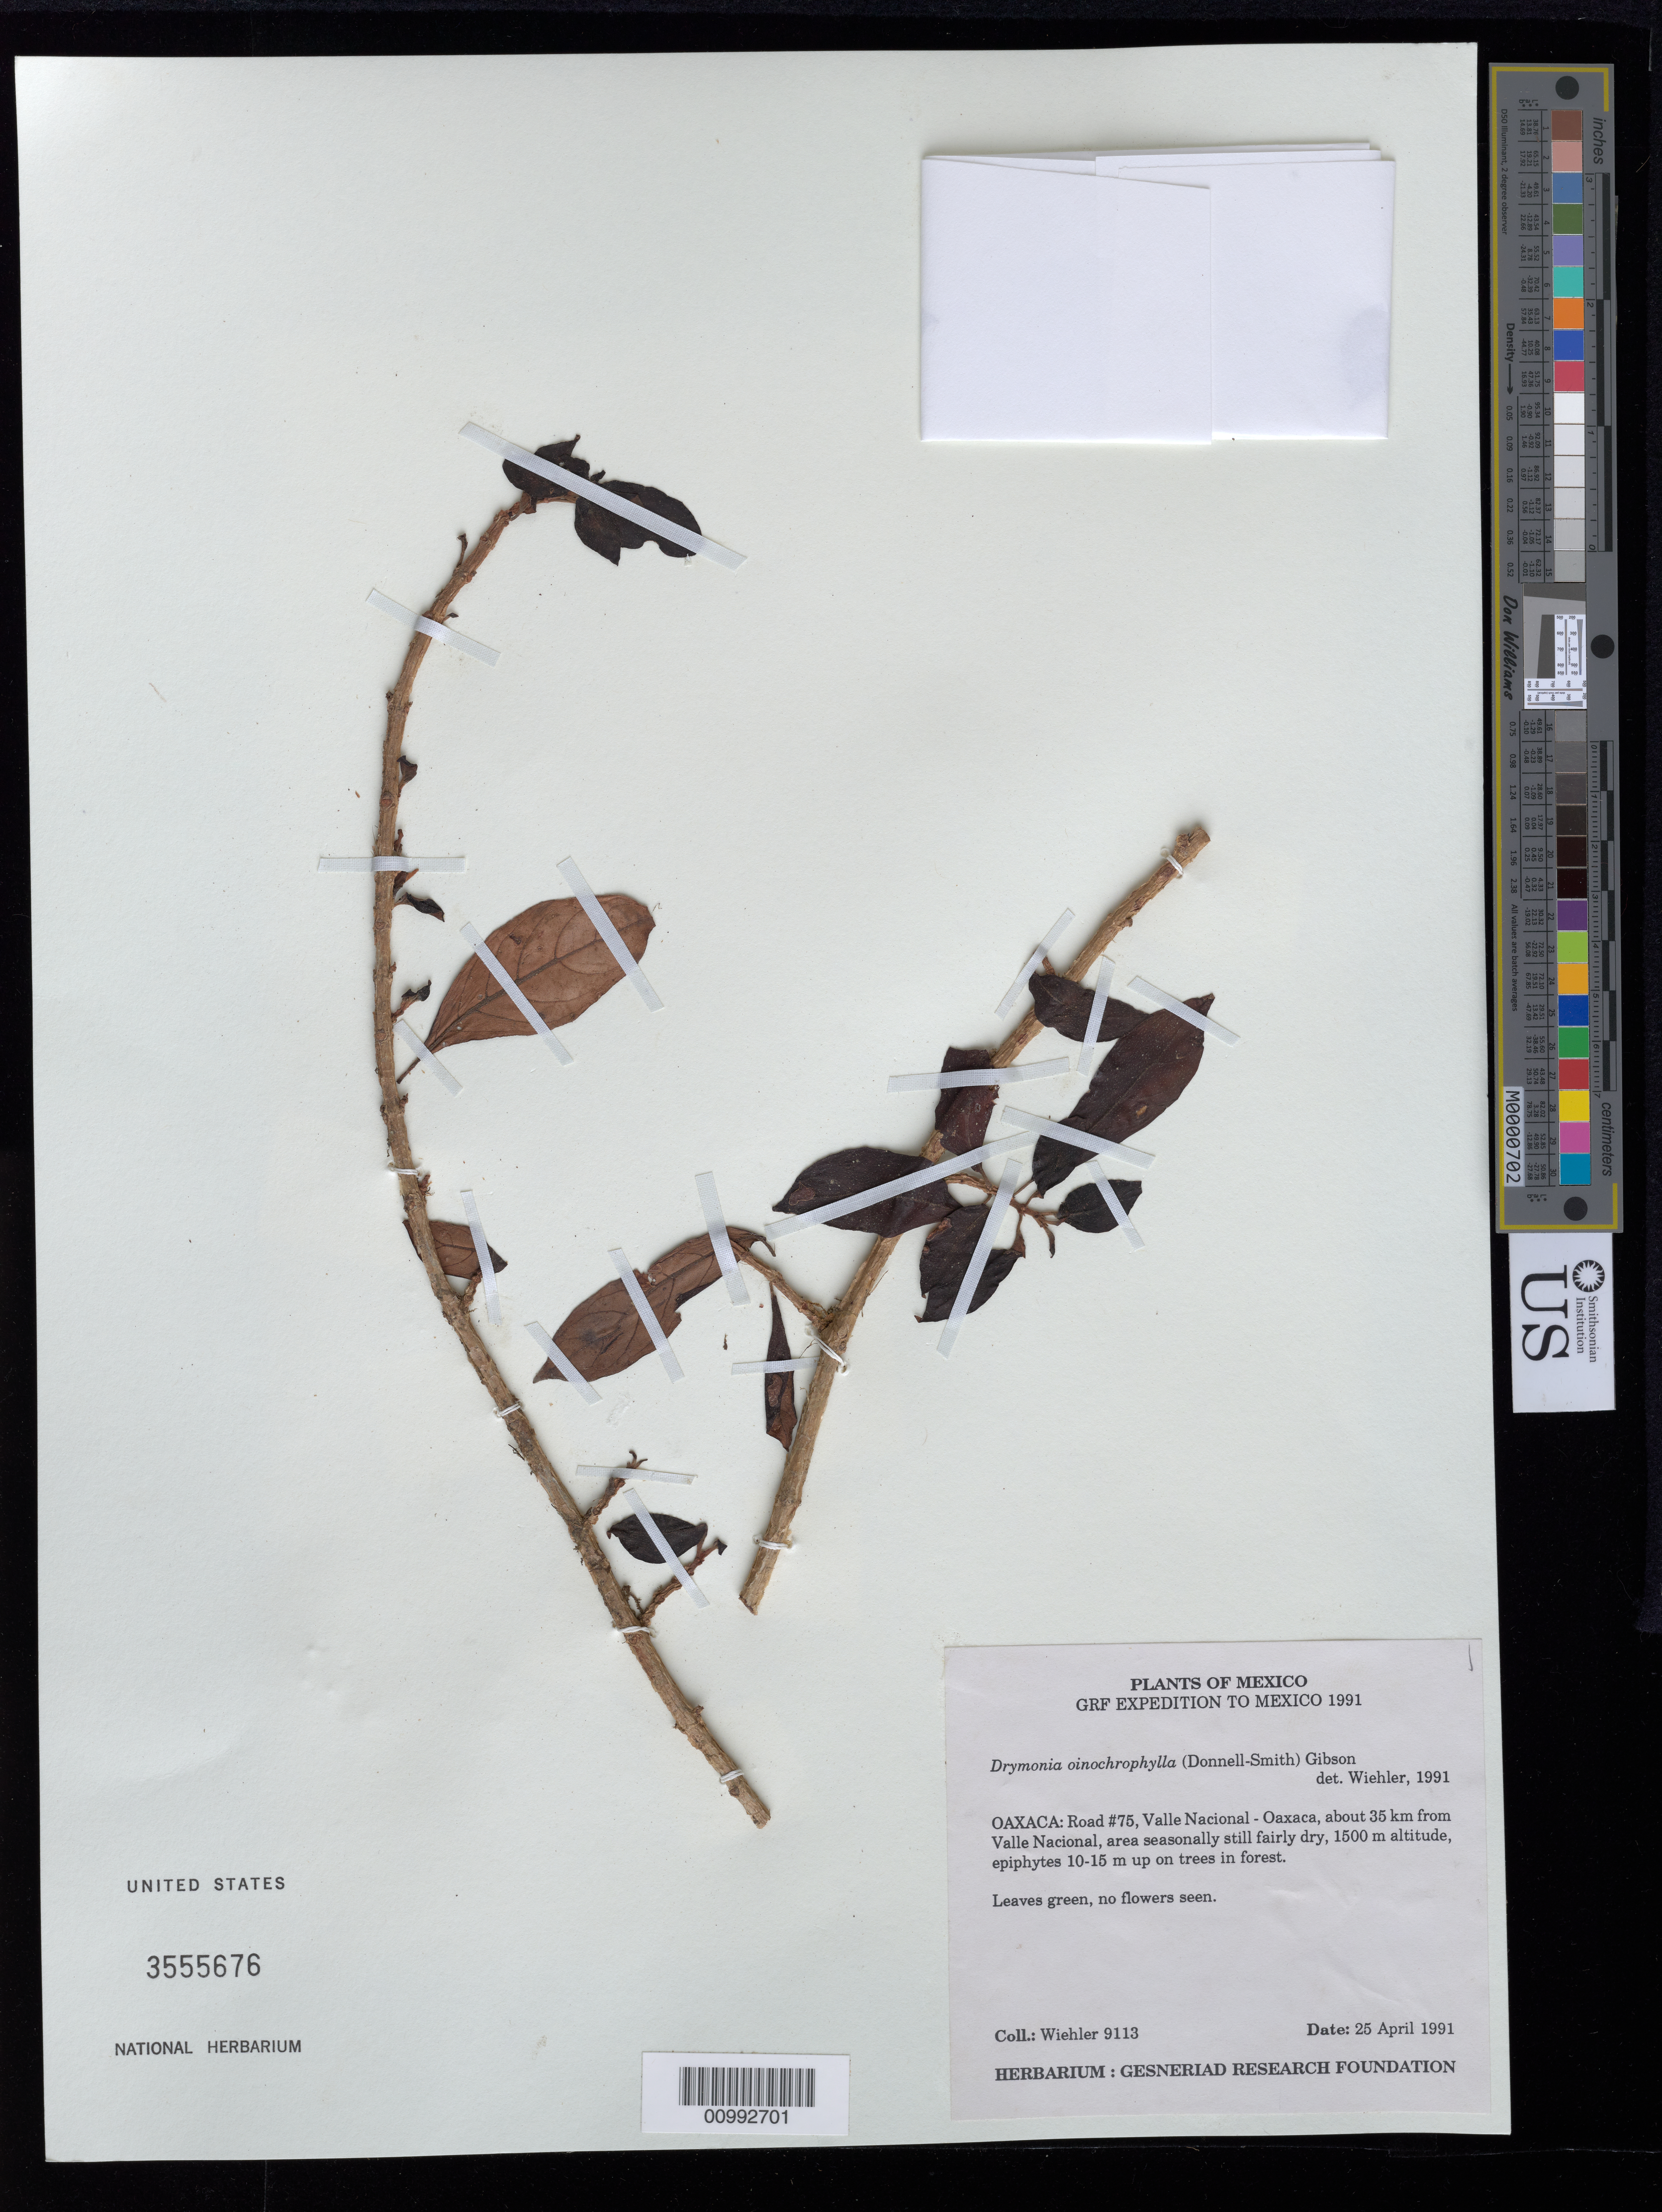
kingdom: Plantae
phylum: Tracheophyta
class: Magnoliopsida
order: Lamiales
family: Gesneriaceae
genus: Drymonia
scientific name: Drymonia oinochrophylla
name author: (Donn. Sm.) D.N. Gibson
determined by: Wiehler, H. J.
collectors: H. J. Wiehler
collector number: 9113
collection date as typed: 25 Apr 1991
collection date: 1991-04-25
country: Mexico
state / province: Oaxaca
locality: Oaxaca: Road # 75, Valle Nacional - Oaxaca, about 35 km from Valle Nacional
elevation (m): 1500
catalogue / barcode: US 3555676